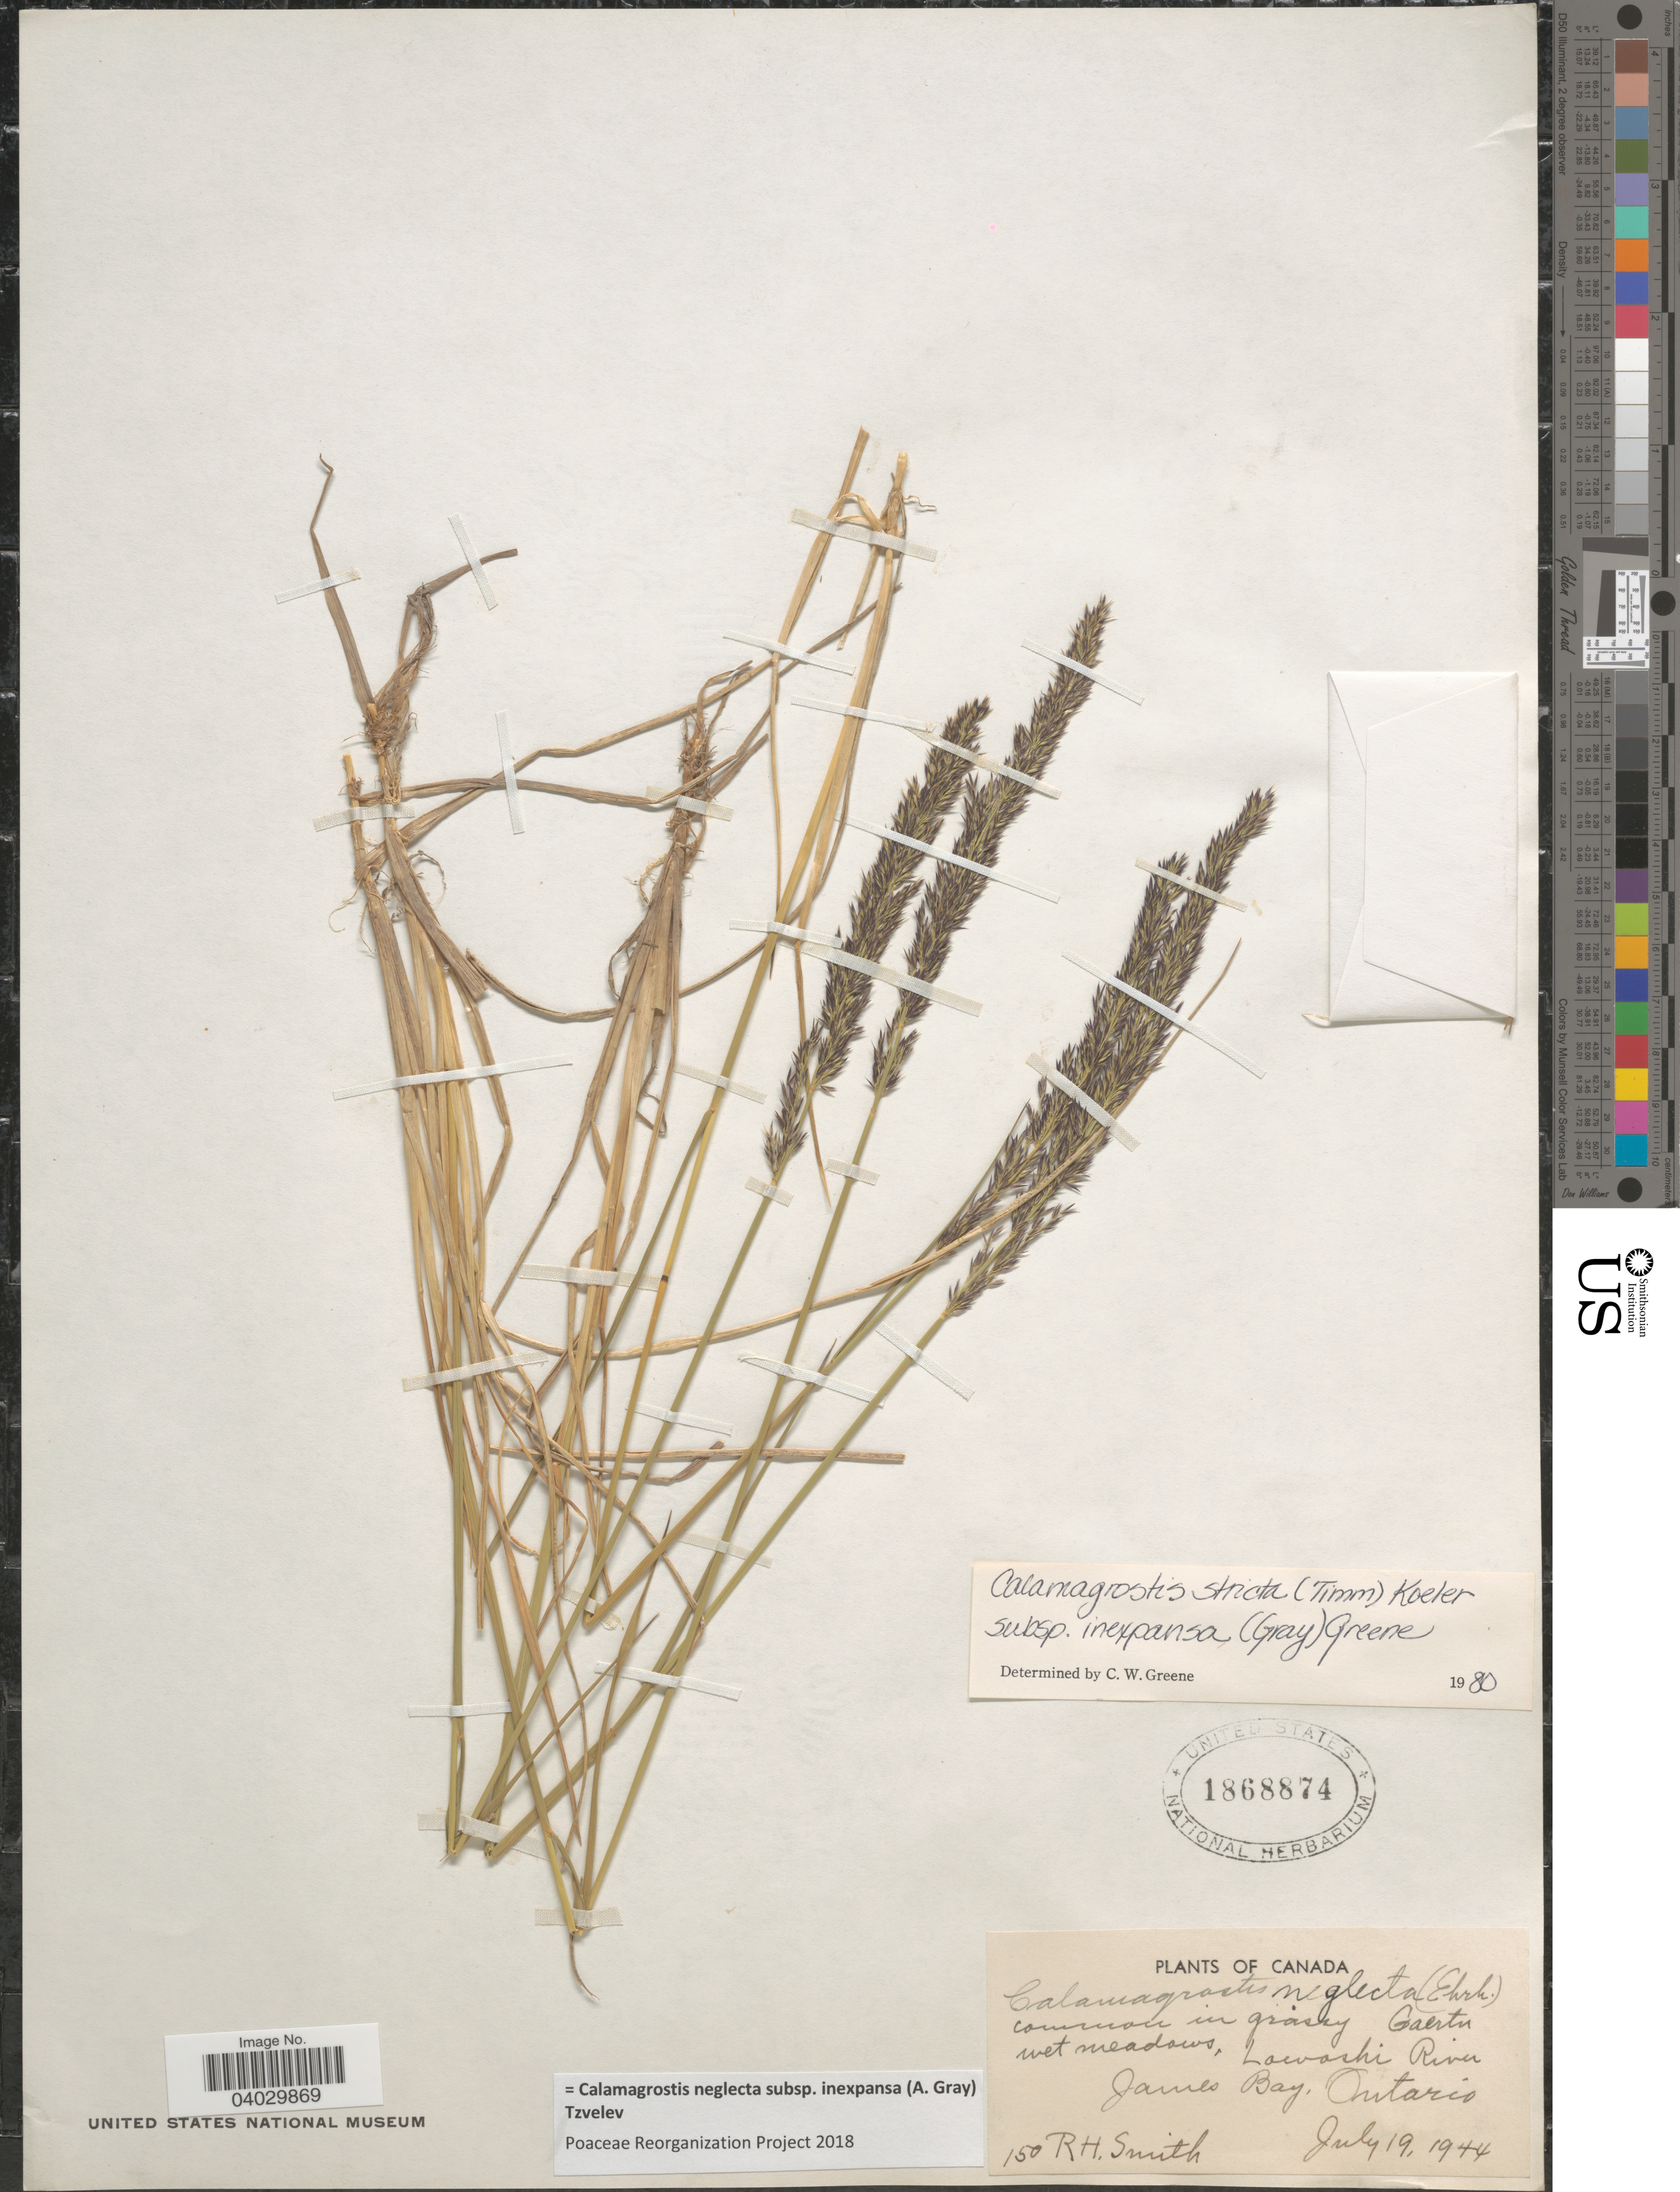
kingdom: Plantae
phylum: Tracheophyta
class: Liliopsida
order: Poales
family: Poaceae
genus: Calamagrostis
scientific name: Calamagrostis neglecta subsp. inexpansa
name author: (A. Gray) Tzvelev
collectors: R. H. Smith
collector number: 150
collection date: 1944-07-19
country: Canada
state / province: Ontario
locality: Lawashi River. James Bay.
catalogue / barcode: US 1868874